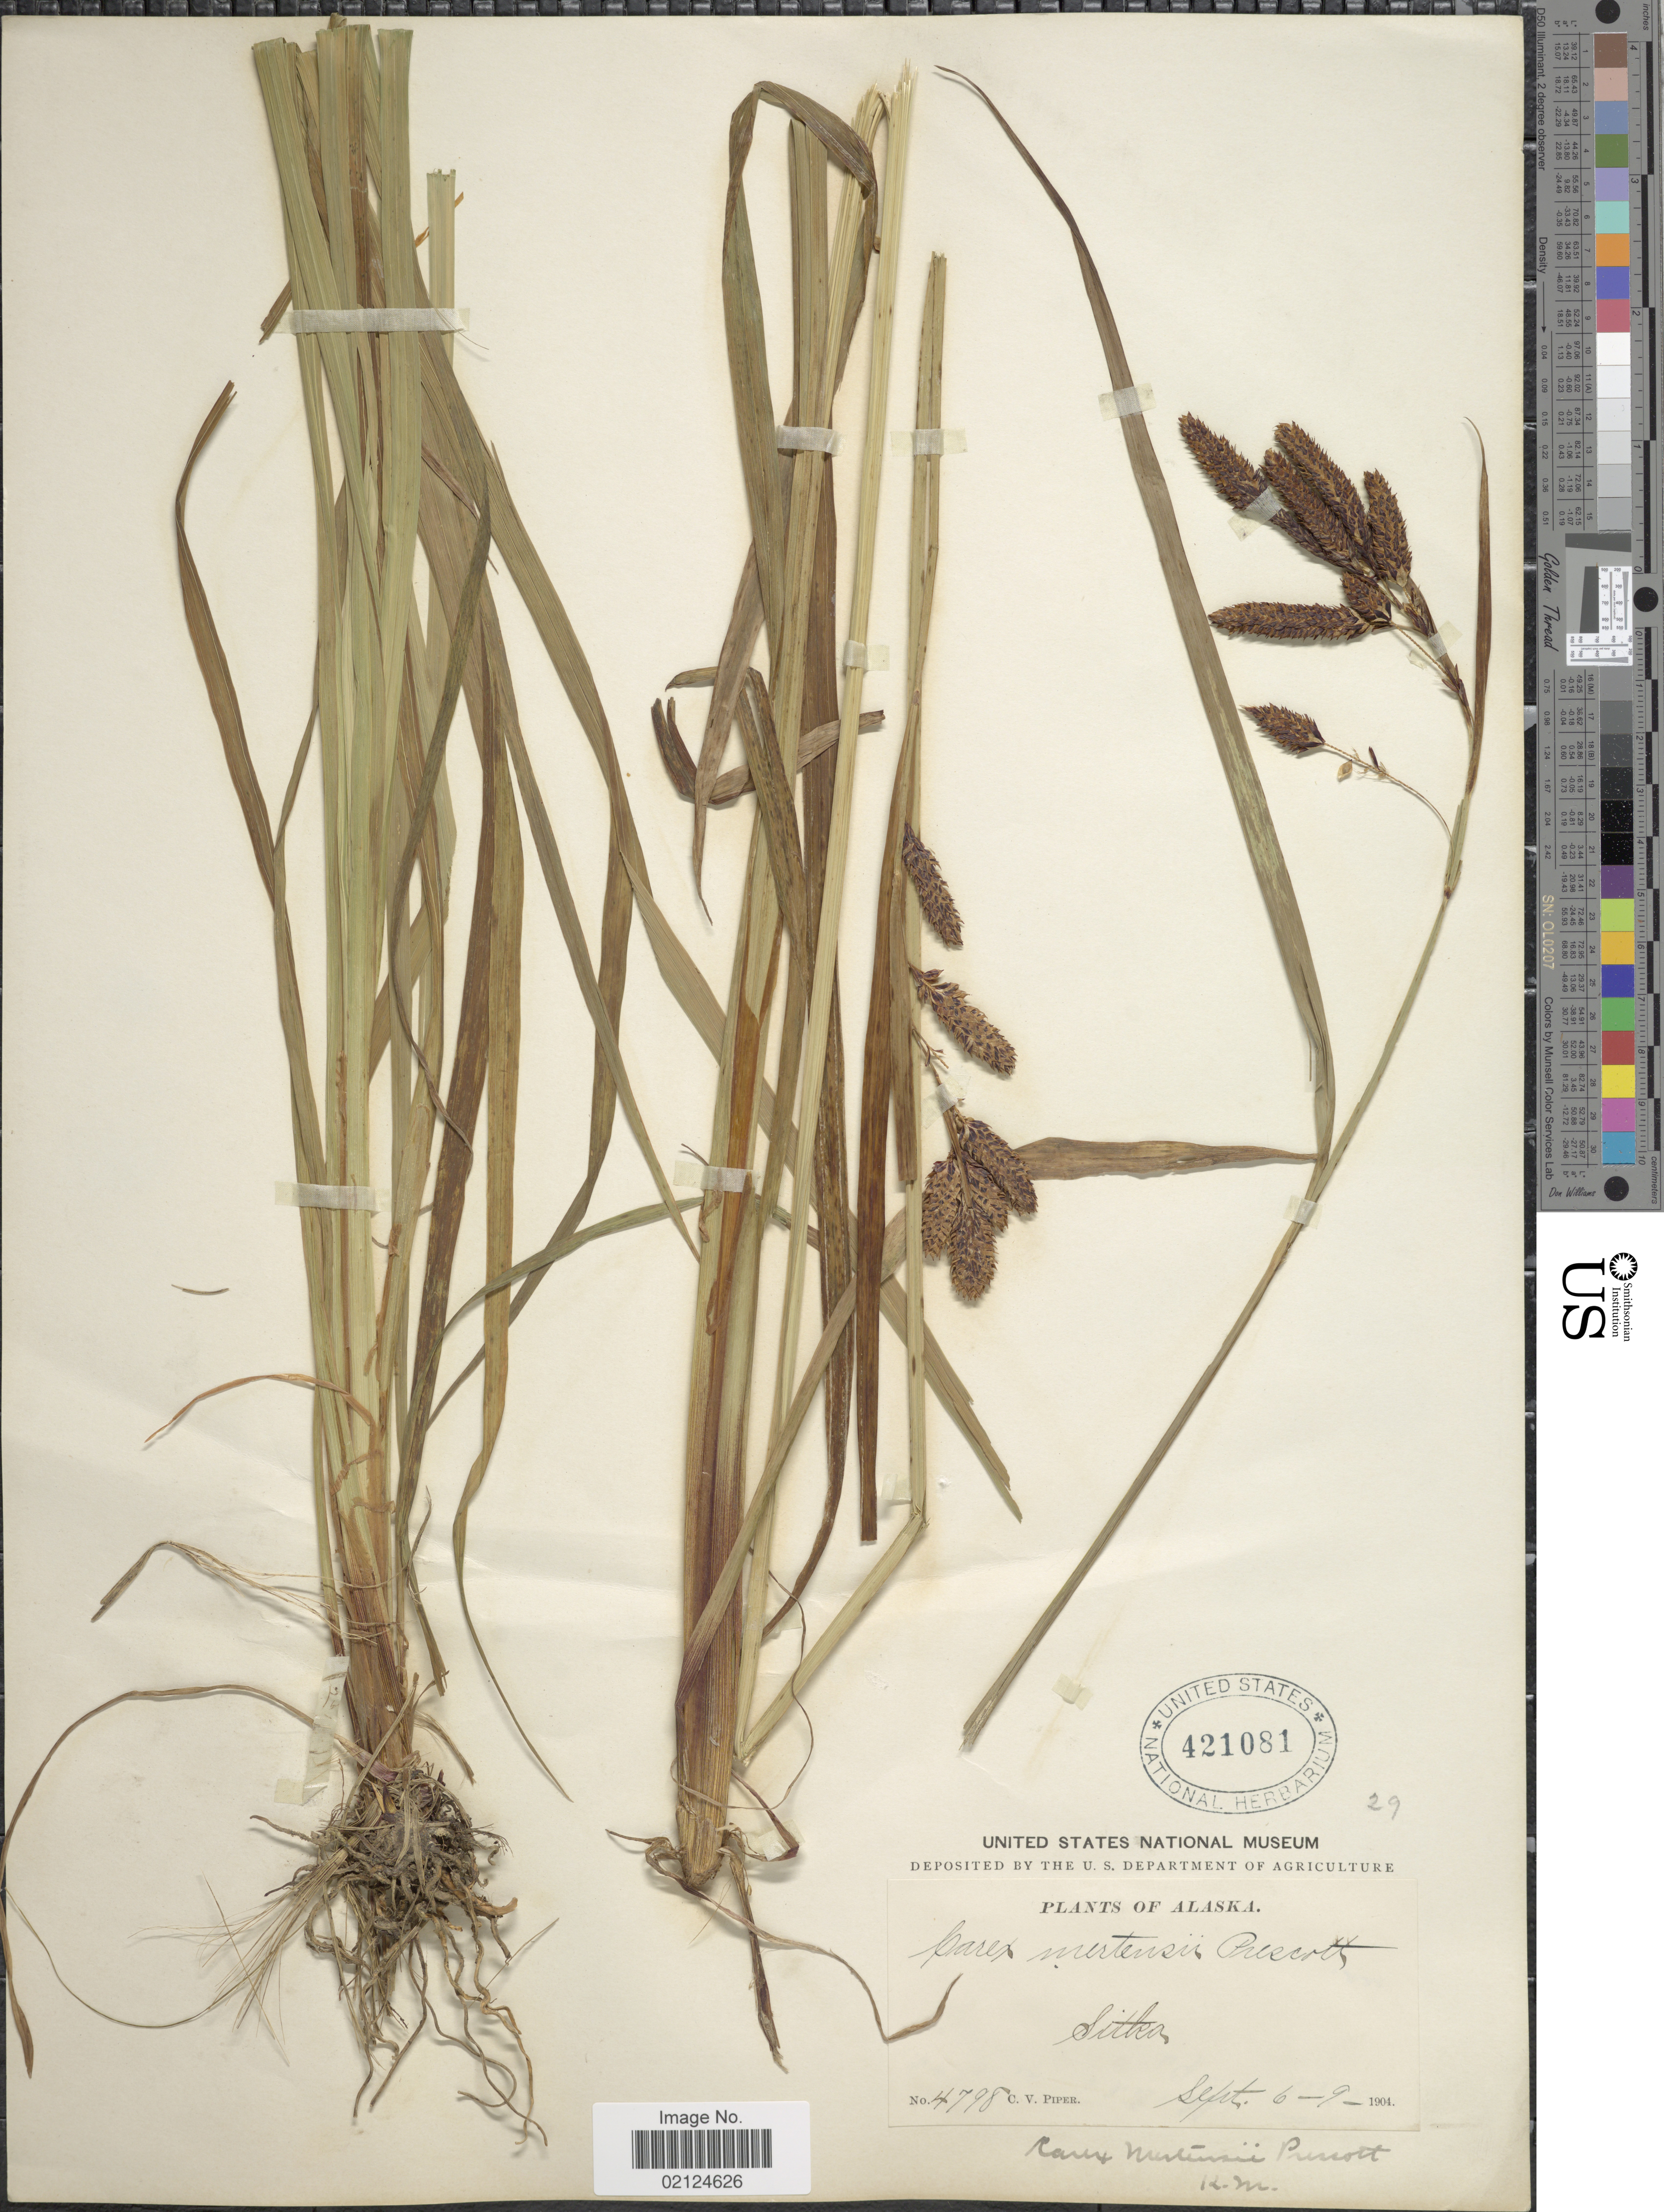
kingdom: Plantae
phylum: Tracheophyta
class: Liliopsida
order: Poales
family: Cyperaceae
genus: Carex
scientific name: Carex mertensii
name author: J.D. Prescott ex Bong.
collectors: C. V. Piper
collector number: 4798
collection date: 1904-09-06/1904-09-09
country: United States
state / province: Alaska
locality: Sitka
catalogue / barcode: US 421081